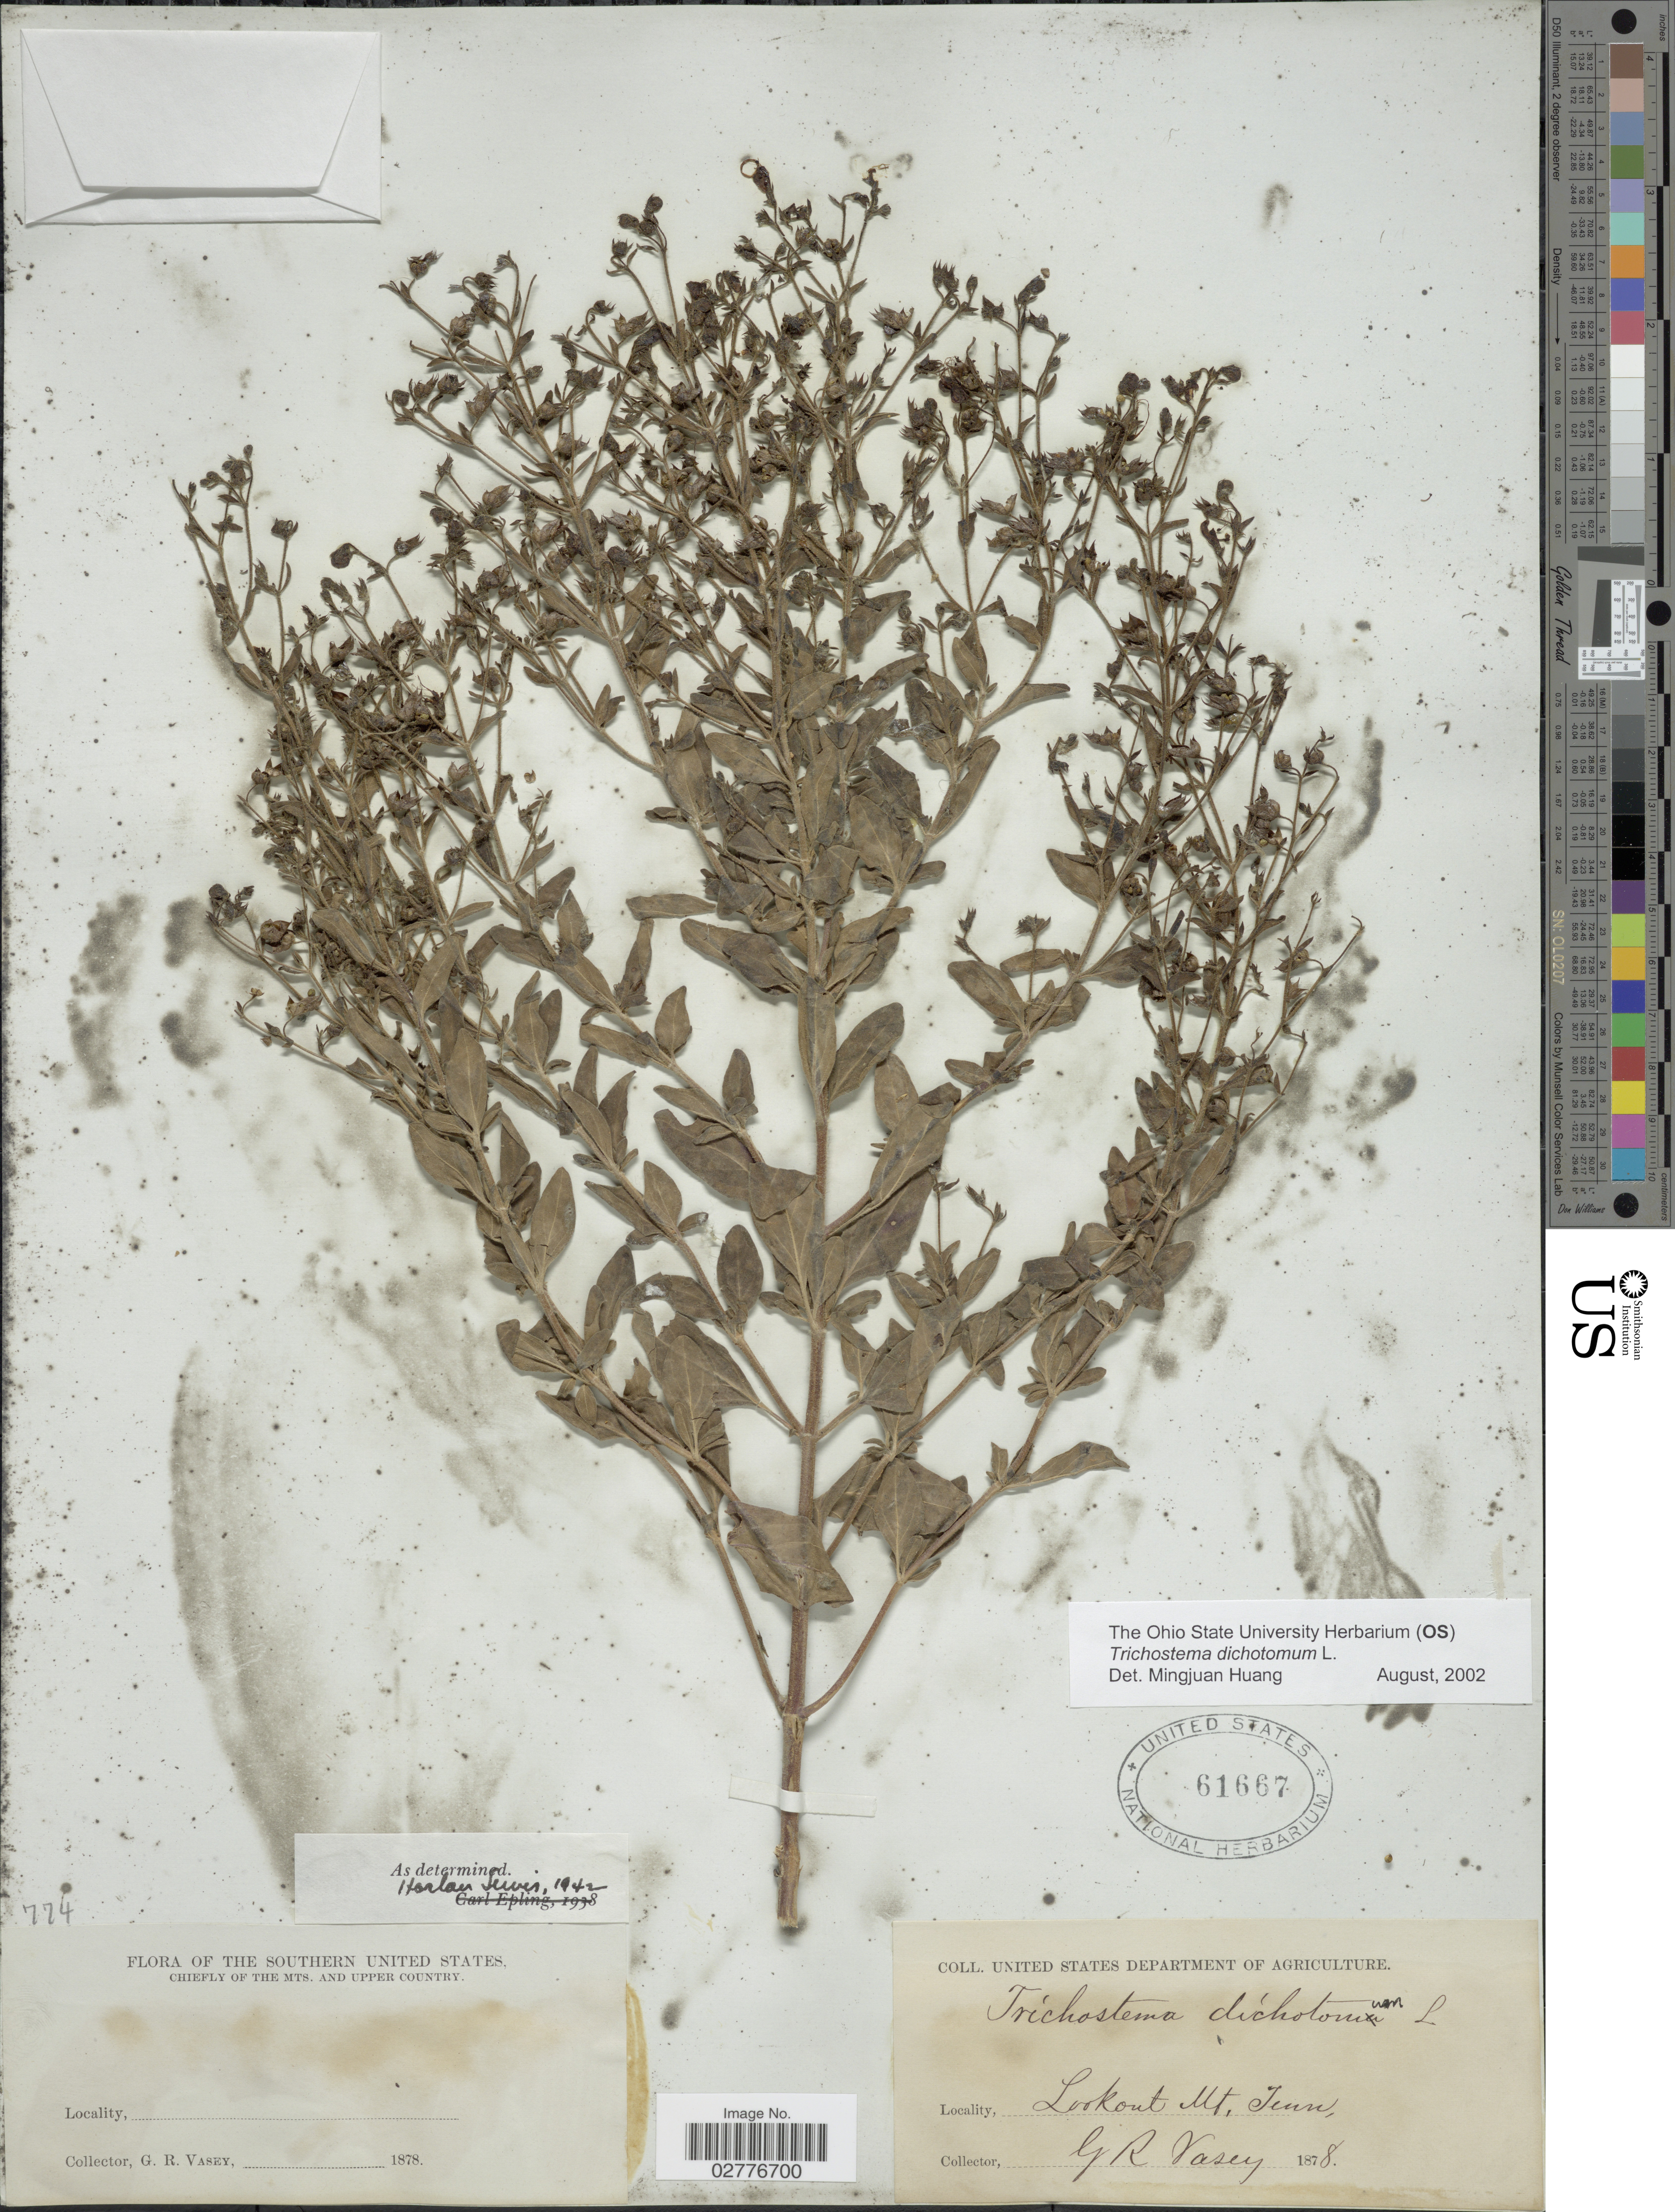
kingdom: Plantae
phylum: Tracheophyta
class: Magnoliopsida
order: Lamiales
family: Lamiaceae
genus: Trichostema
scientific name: Trichostema dichotomum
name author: L.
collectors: G. R. Vasey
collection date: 1878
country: United States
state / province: Tennessee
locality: Southern United States. Chiefly of the Mts. and Upper Country. Lookout Mt.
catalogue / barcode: US 61667